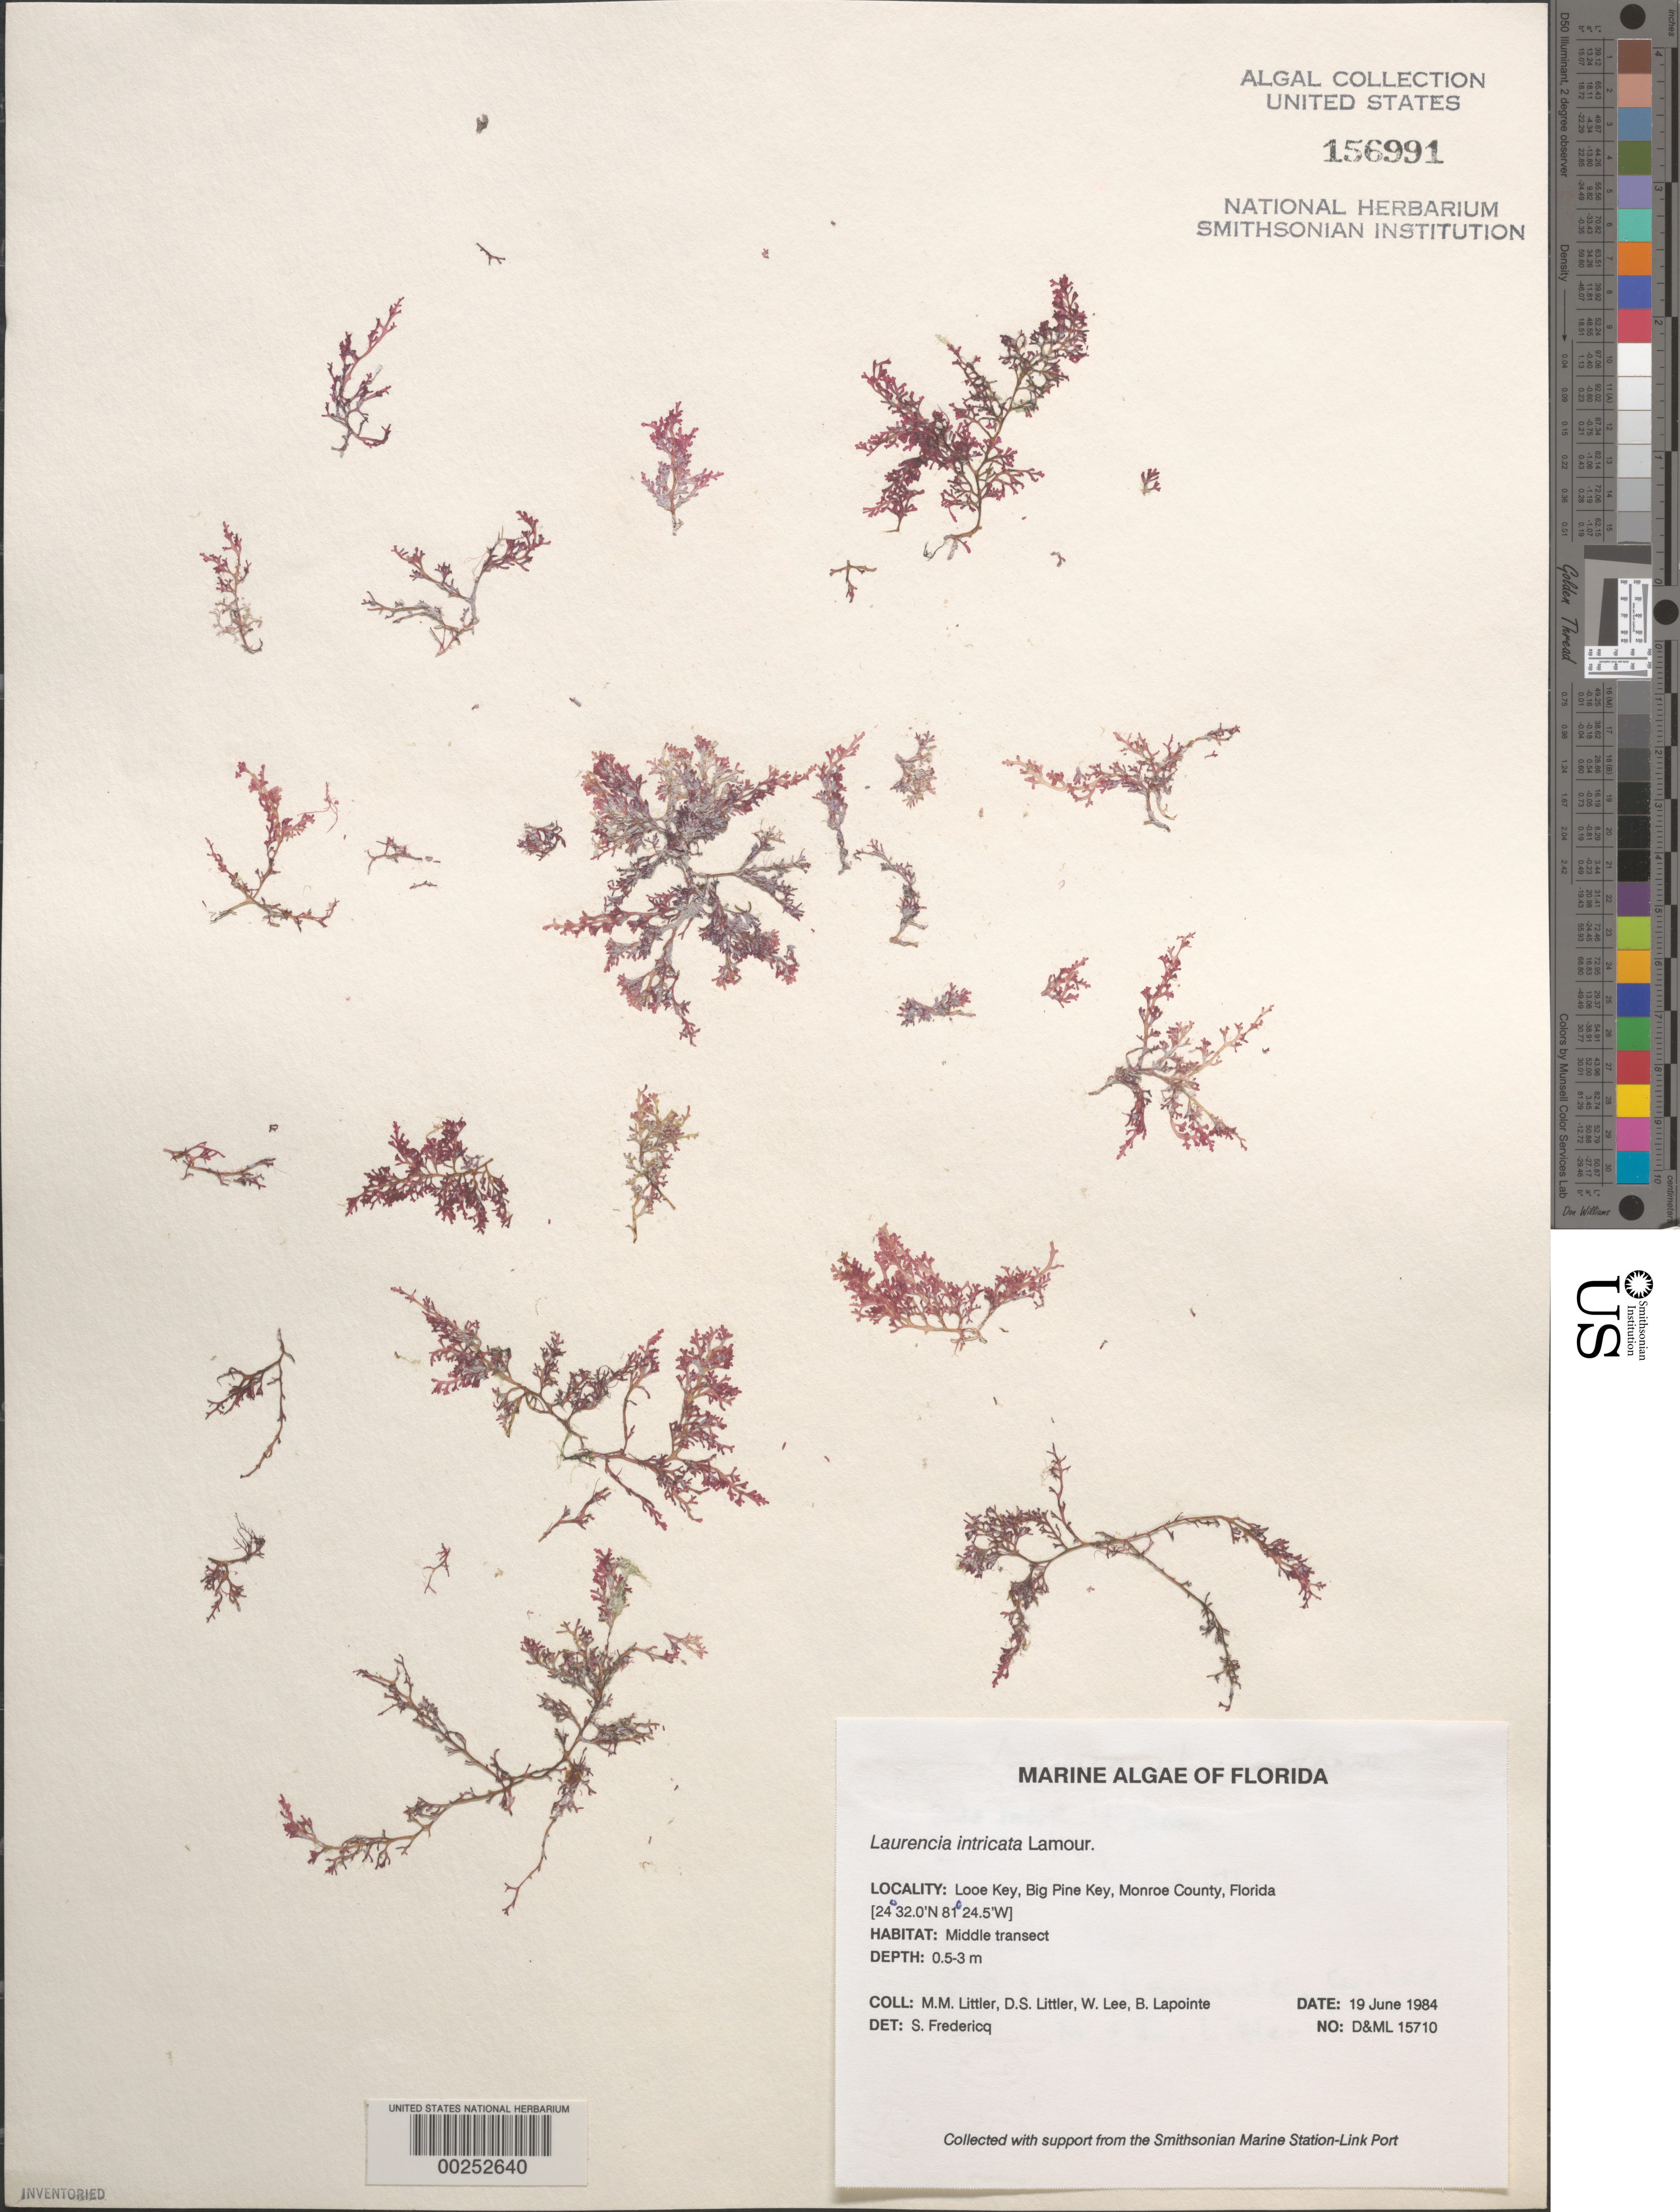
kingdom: Plantae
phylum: Rhodophyta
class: Florideophyceae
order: Ceramiales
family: Rhodomelaceae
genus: Laurencia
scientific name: Laurencia intricata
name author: J.V.Lamouroux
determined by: Fredericq, S.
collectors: M. M. Littler, D. S. Littler, W. Lee & B. Lapointe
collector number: D&ML 15710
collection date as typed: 19 Jun 1984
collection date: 1984-06-19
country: United States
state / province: Florida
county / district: Monroe County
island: Looe Key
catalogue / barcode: US 156991